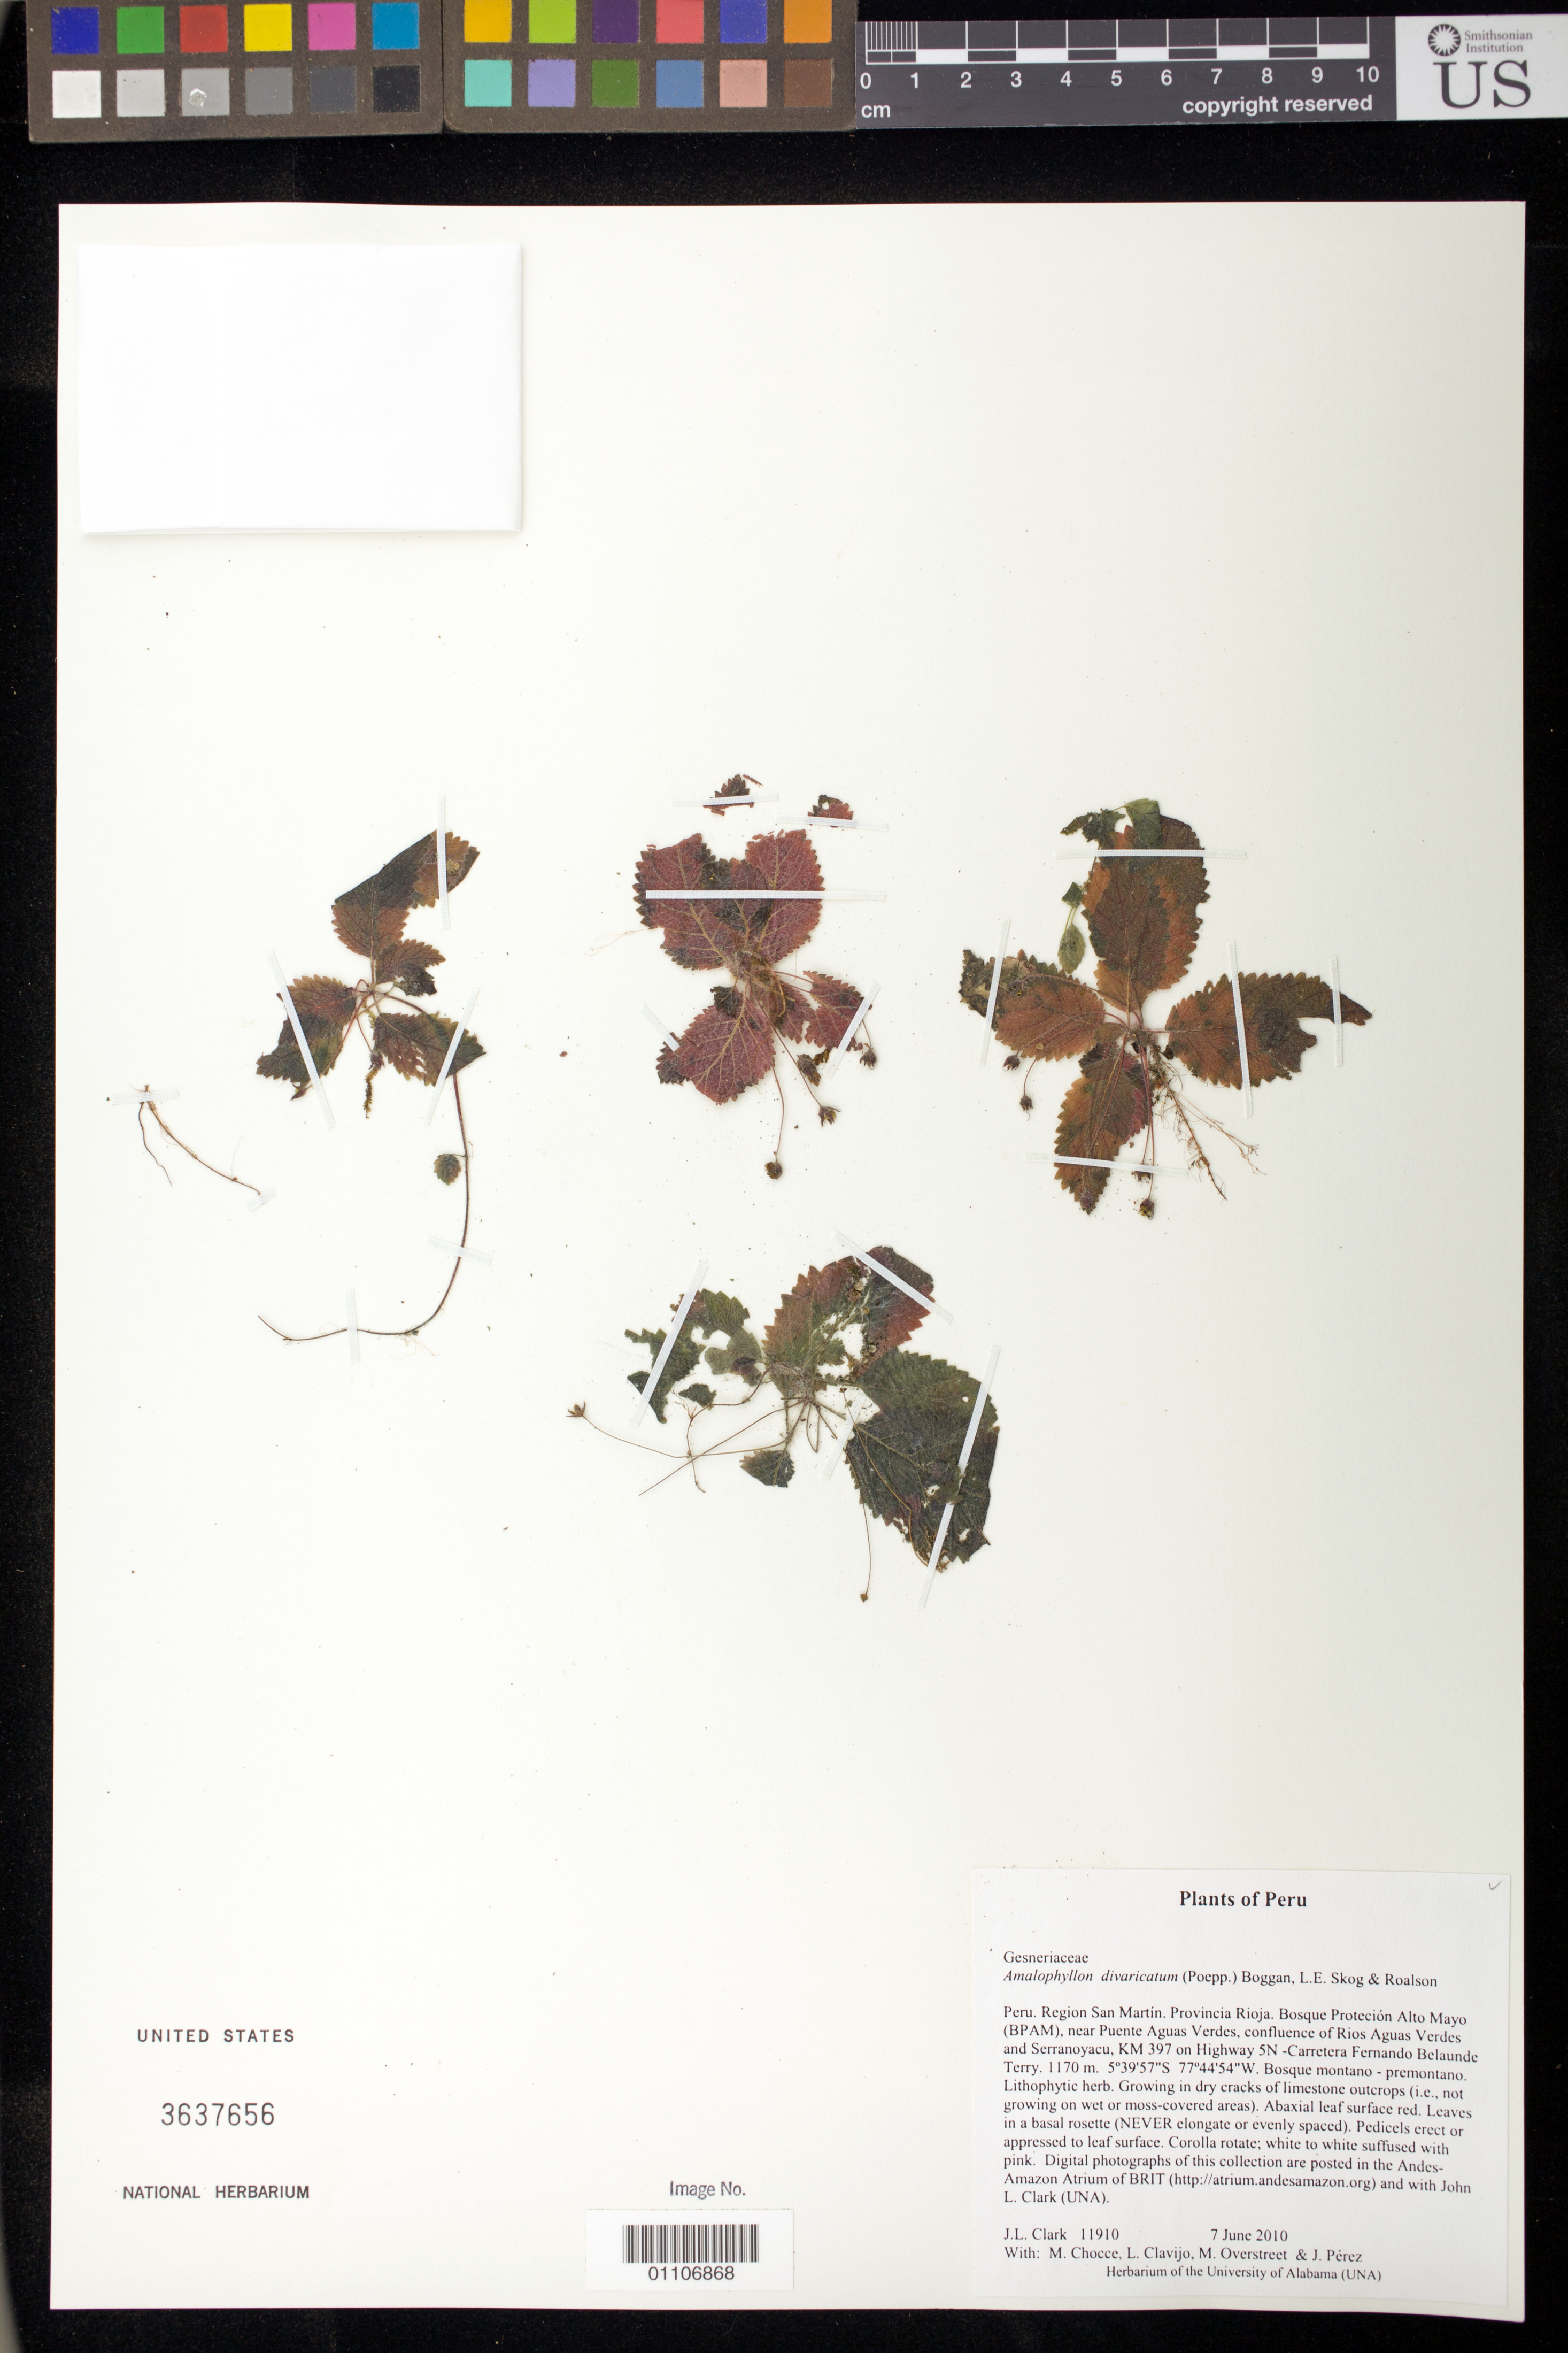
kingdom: Plantae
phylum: Tracheophyta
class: Magnoliopsida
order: Lamiales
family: Gesneriaceae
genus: Amalophyllon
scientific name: Amalophyllon divaricatum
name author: (Poepp.) Boggan et al.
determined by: Boggan, J. K.; Skog, L. E.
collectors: J. L. Clark, M. Chocce, L. Clavijo, M. Overstreet & J. Perez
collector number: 11910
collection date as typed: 07 Jun 2010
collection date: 2010-06-07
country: Peru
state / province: San Martín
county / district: Rioja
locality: Provincia San Martin. Bosque Protecion Alto Mayo (BPAM), near Puente Aguas Verdes, confluence of Rios Aguas Verdes and Serranoyacu, KM 397 on Highway 5N-Carretera Fernando Belaunde Terry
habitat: Bosque montano-premontano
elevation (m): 1170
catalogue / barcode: US 3637656